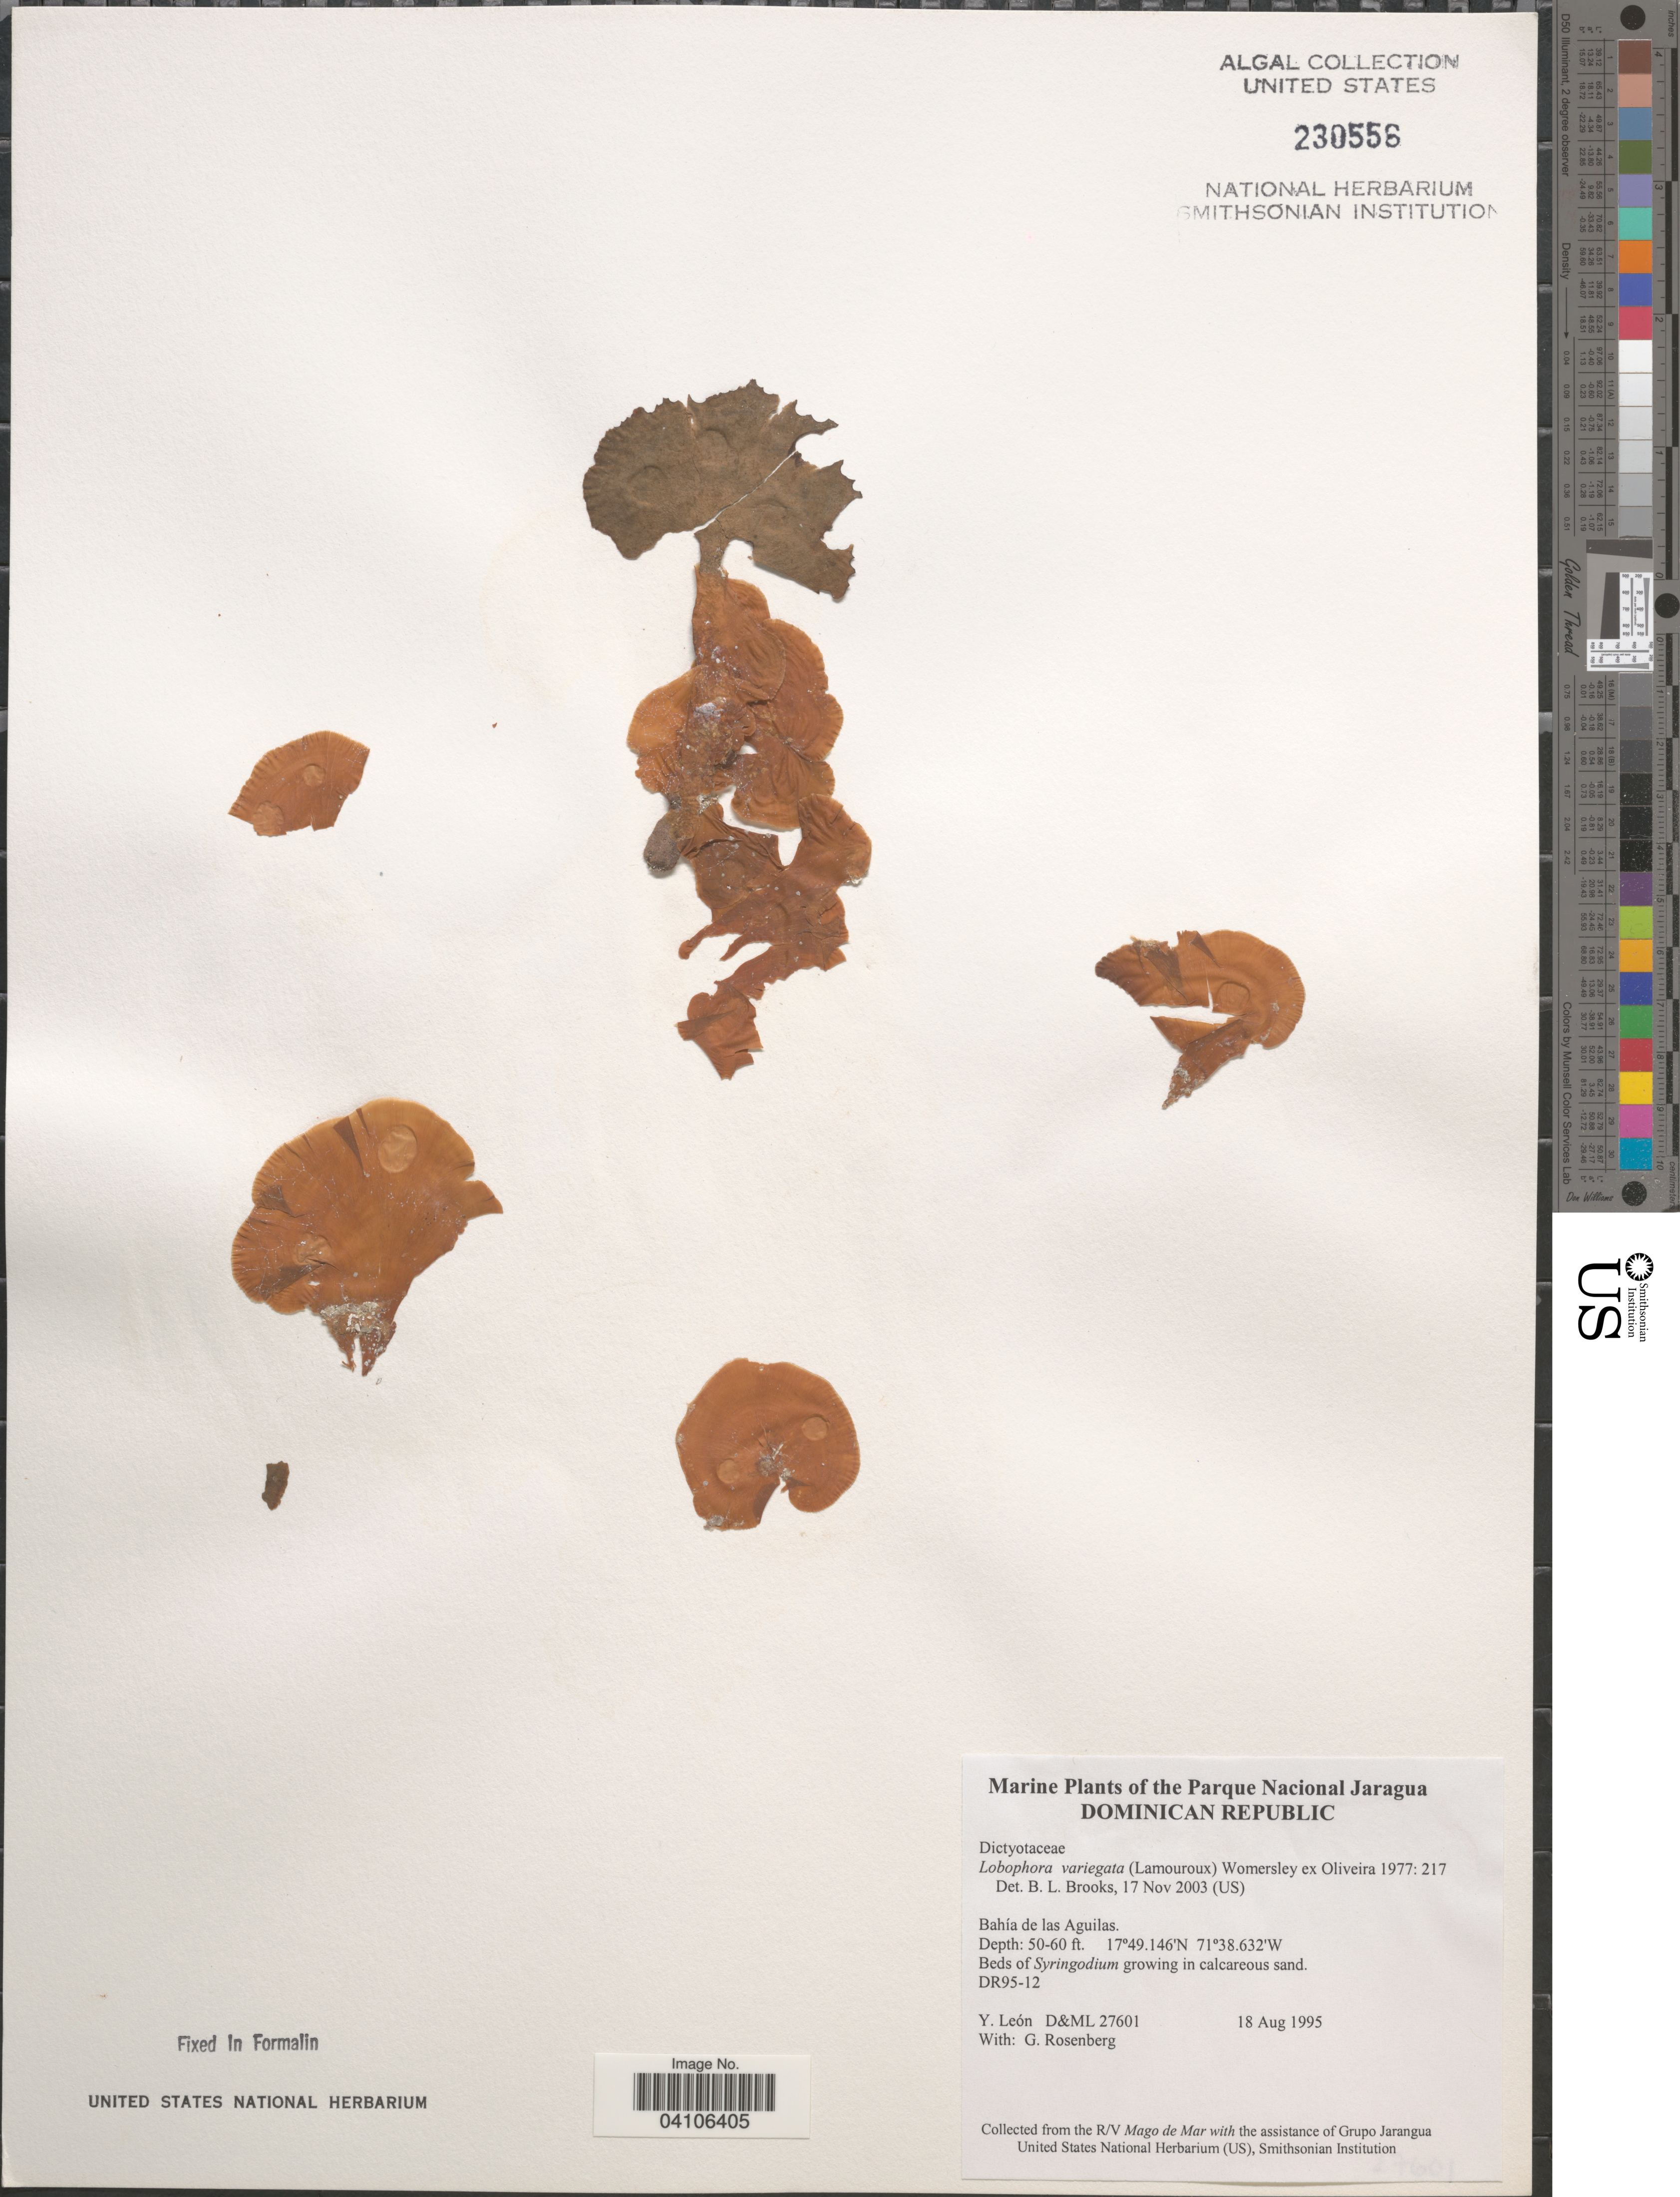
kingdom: Chromista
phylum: Ochrophyta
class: Phaeophyceae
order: Dictyotales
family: Dictyotaceae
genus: Lobophora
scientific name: Lobophora variegata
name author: (J.V.Lamouroux) Womersley & E.C. Oliveira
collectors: Y. León & G. Rosenberg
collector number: D&ML27601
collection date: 1995-08-18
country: Dominican Republic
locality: The Parque Nacional Jaragua. Bahía de las Aguilas.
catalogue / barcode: US 230556